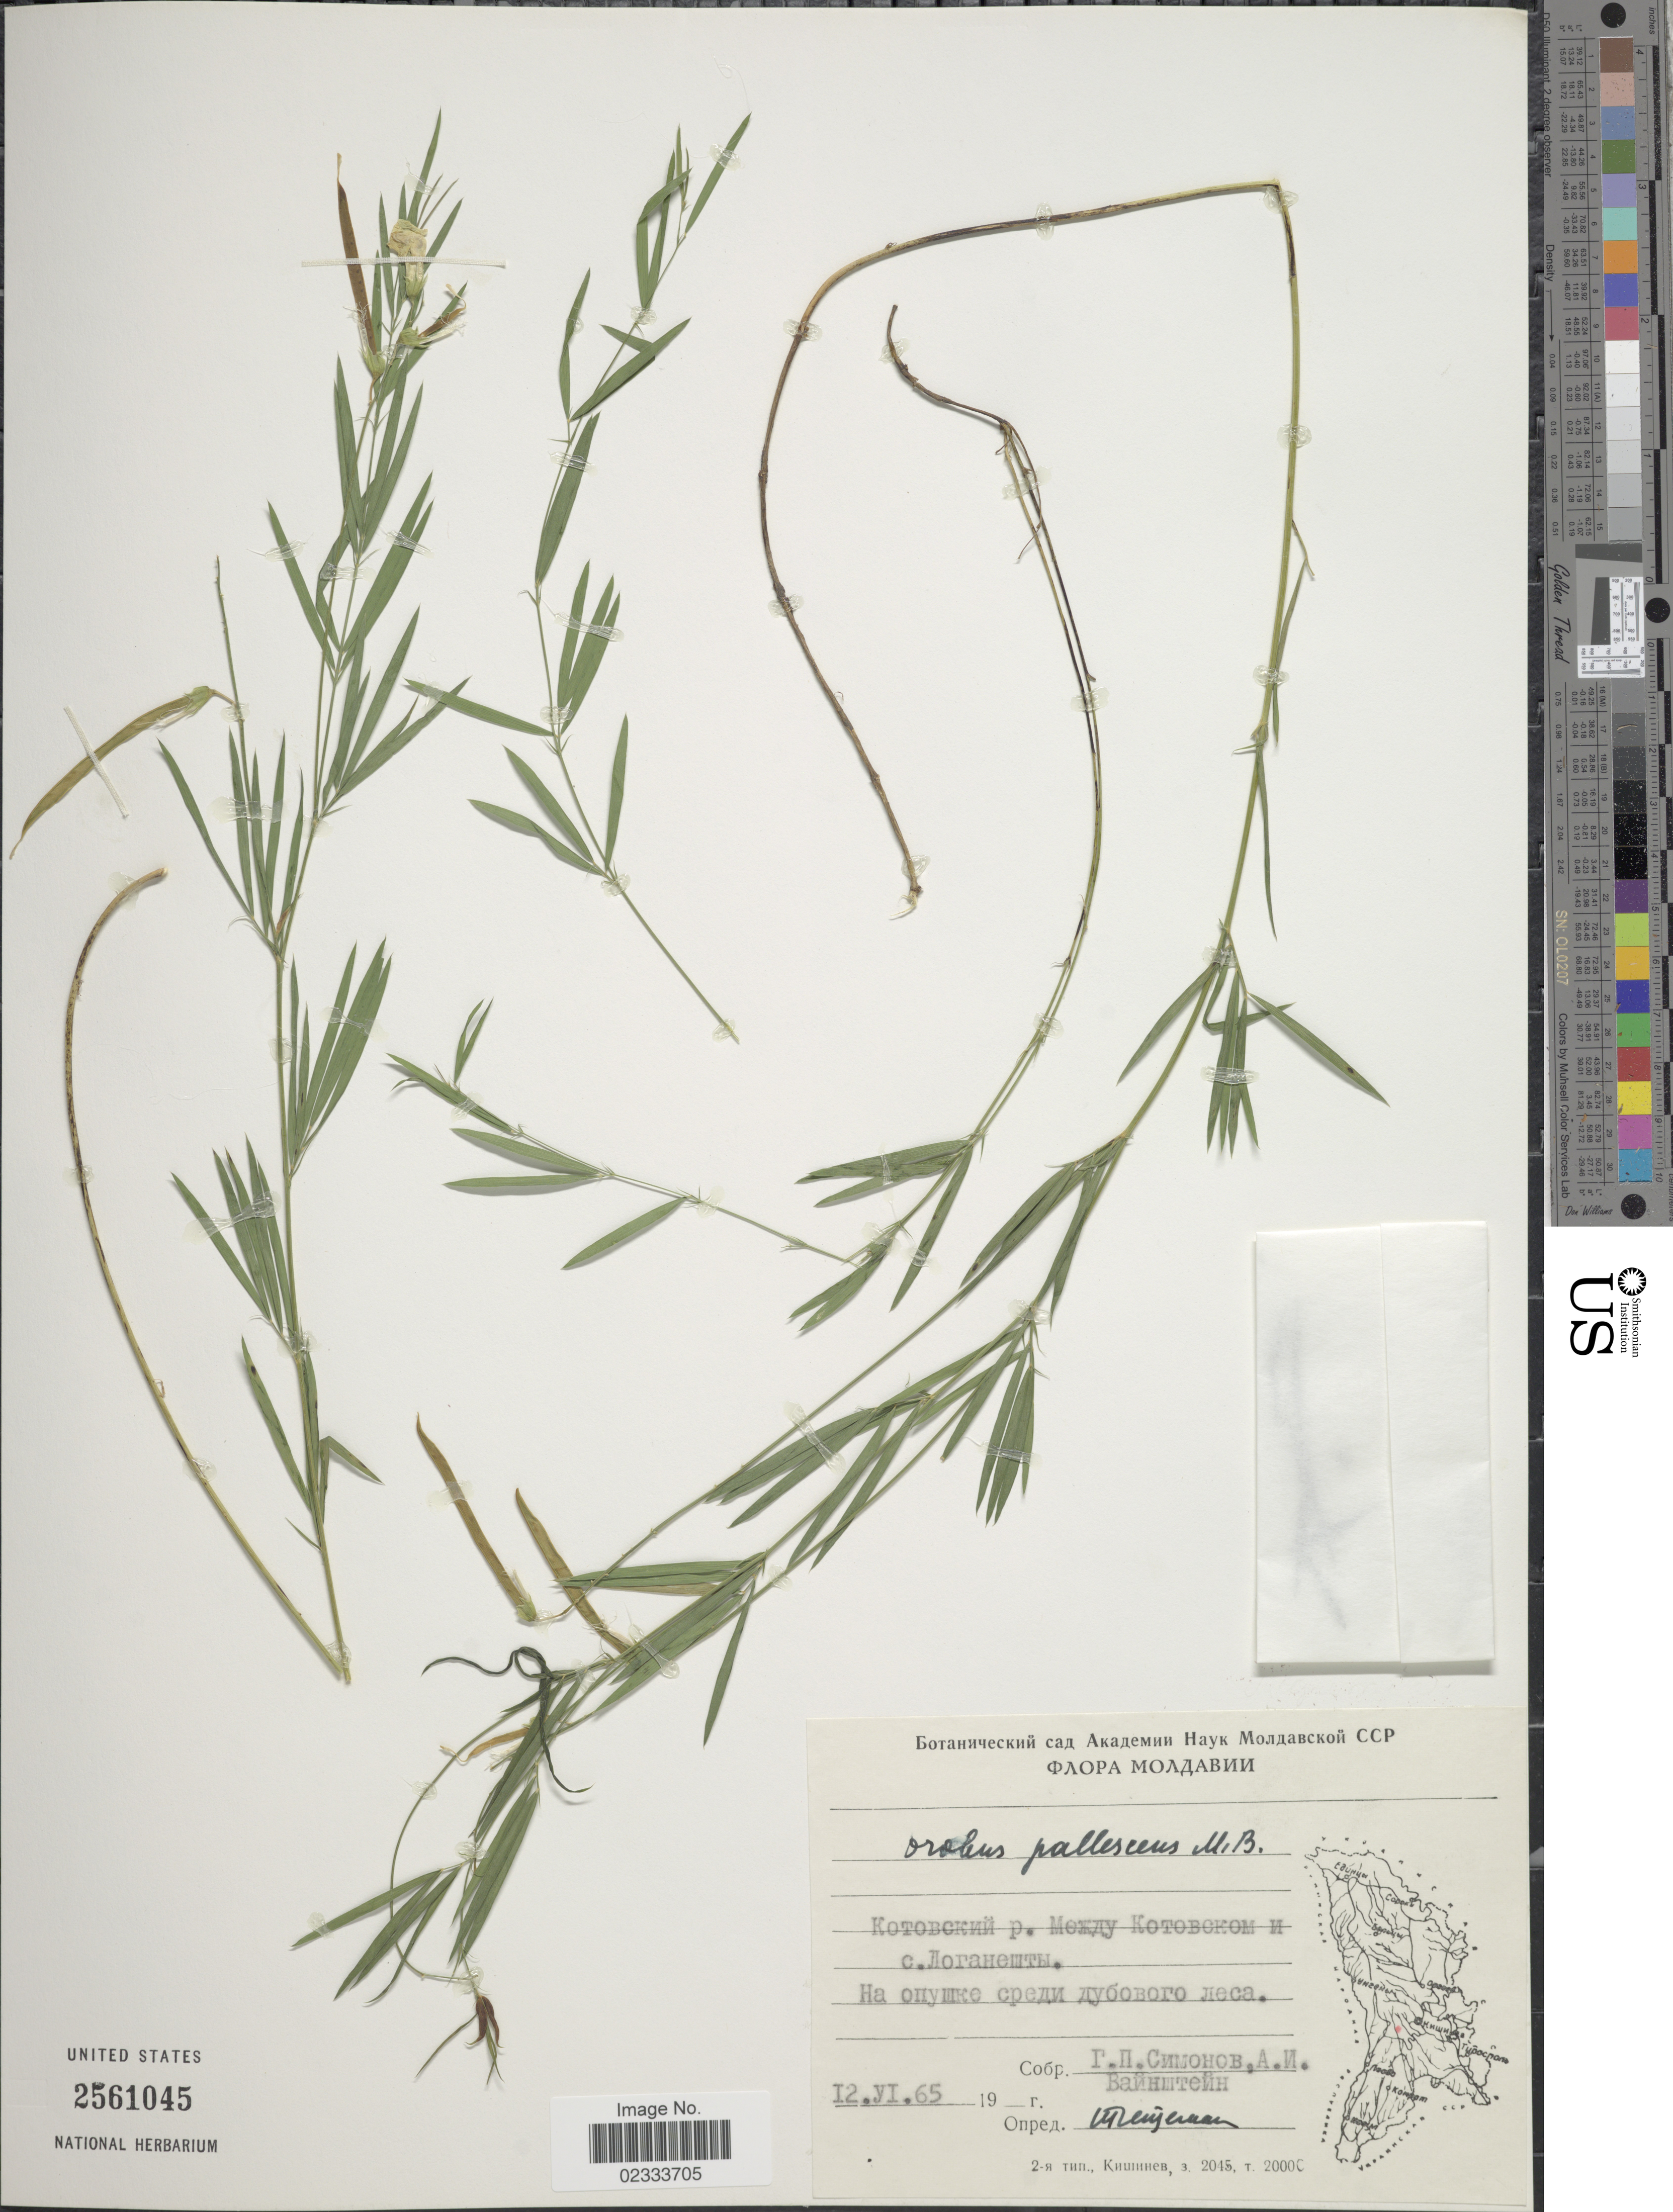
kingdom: Plantae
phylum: Tracheophyta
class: Magnoliopsida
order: Fabales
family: Fabaceae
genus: Lathyrus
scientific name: Lathyrus pallescens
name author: (M. Bieb.) K. Koch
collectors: Collector illegible & Collector illegible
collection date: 1965-06-12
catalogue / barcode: US 2561045